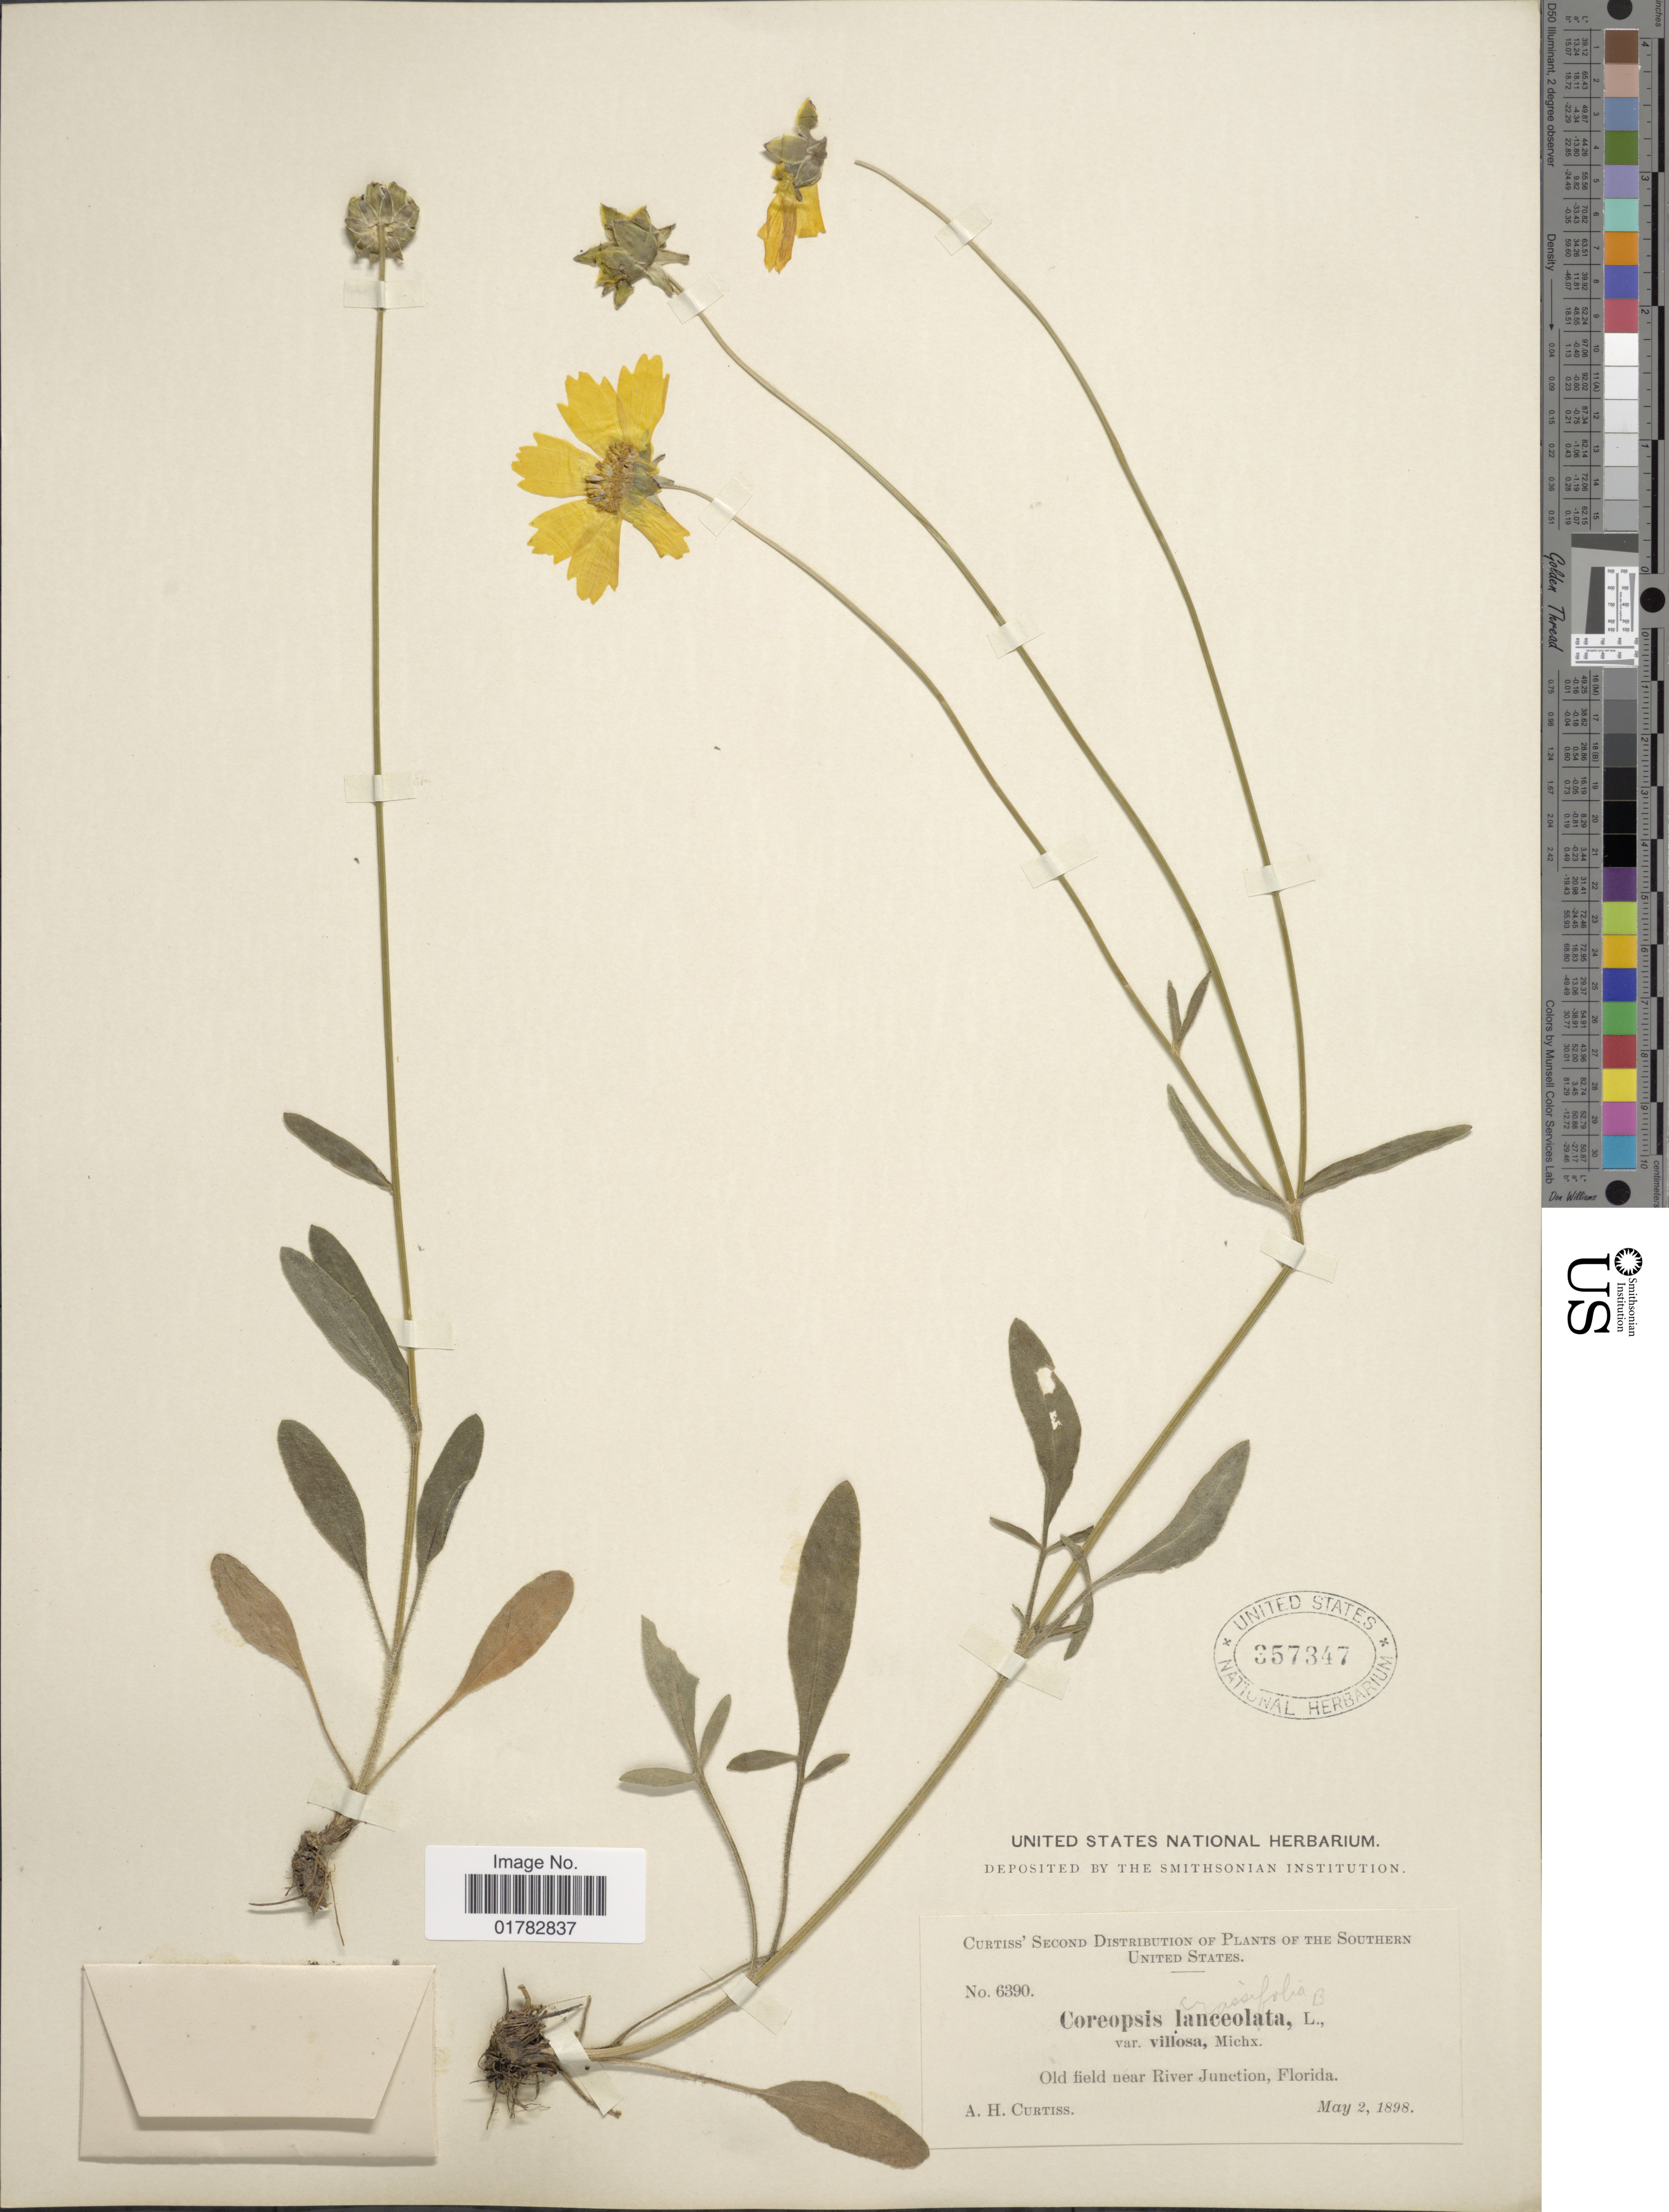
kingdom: Plantae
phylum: Tracheophyta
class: Magnoliopsida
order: Asterales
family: Asteraceae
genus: Coreopsis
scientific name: Coreopsis lanceolata var. villosa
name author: Michx.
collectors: A. H. Curtiss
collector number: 6390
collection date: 1898-05-02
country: United States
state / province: Florida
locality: Southern United States, old field near River Junction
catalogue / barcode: US 357347